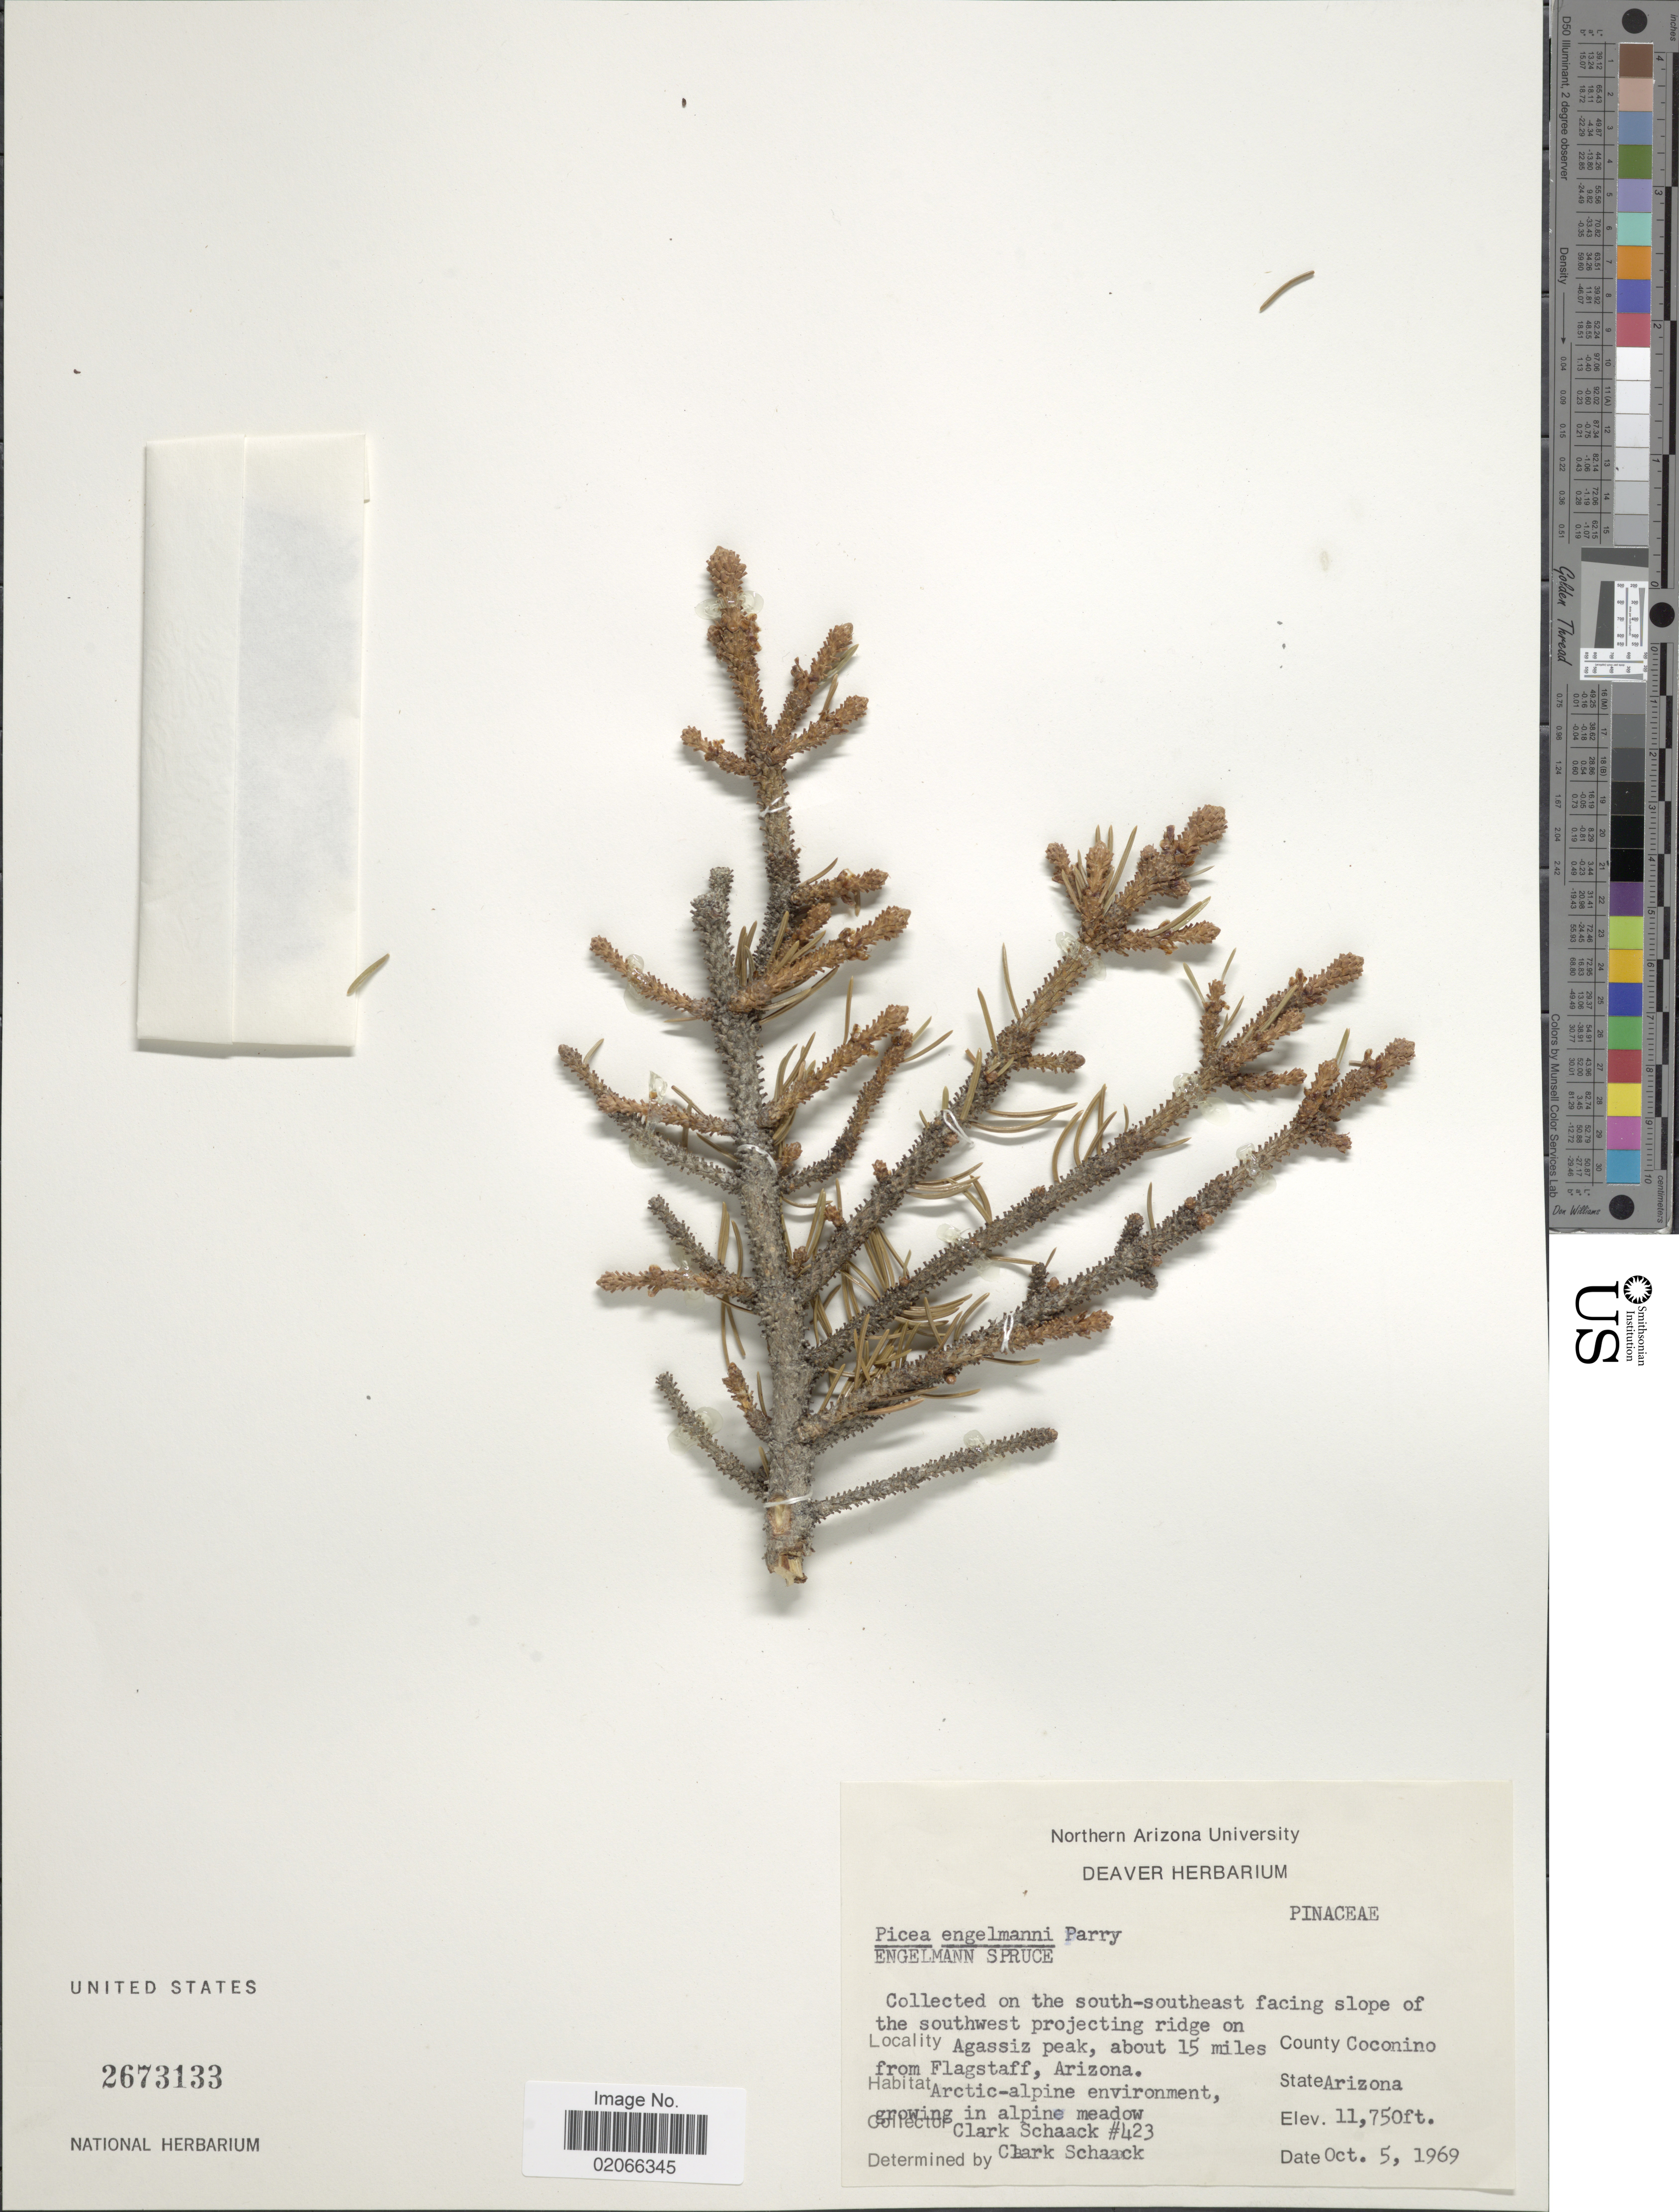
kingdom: Plantae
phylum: Tracheophyta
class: Pinopsida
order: Pinales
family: Pinaceae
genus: Picea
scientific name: Picea engelmannii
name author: Parry ex Engelm.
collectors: C. G. Schaack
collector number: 423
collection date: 1969-10-05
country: United States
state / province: Arizona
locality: South-southeast facing slope of the southwest projecting ridge on Agassiz peak, about 15 miles from Flagstaff, County Coconino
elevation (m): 3581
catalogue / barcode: US 2673133